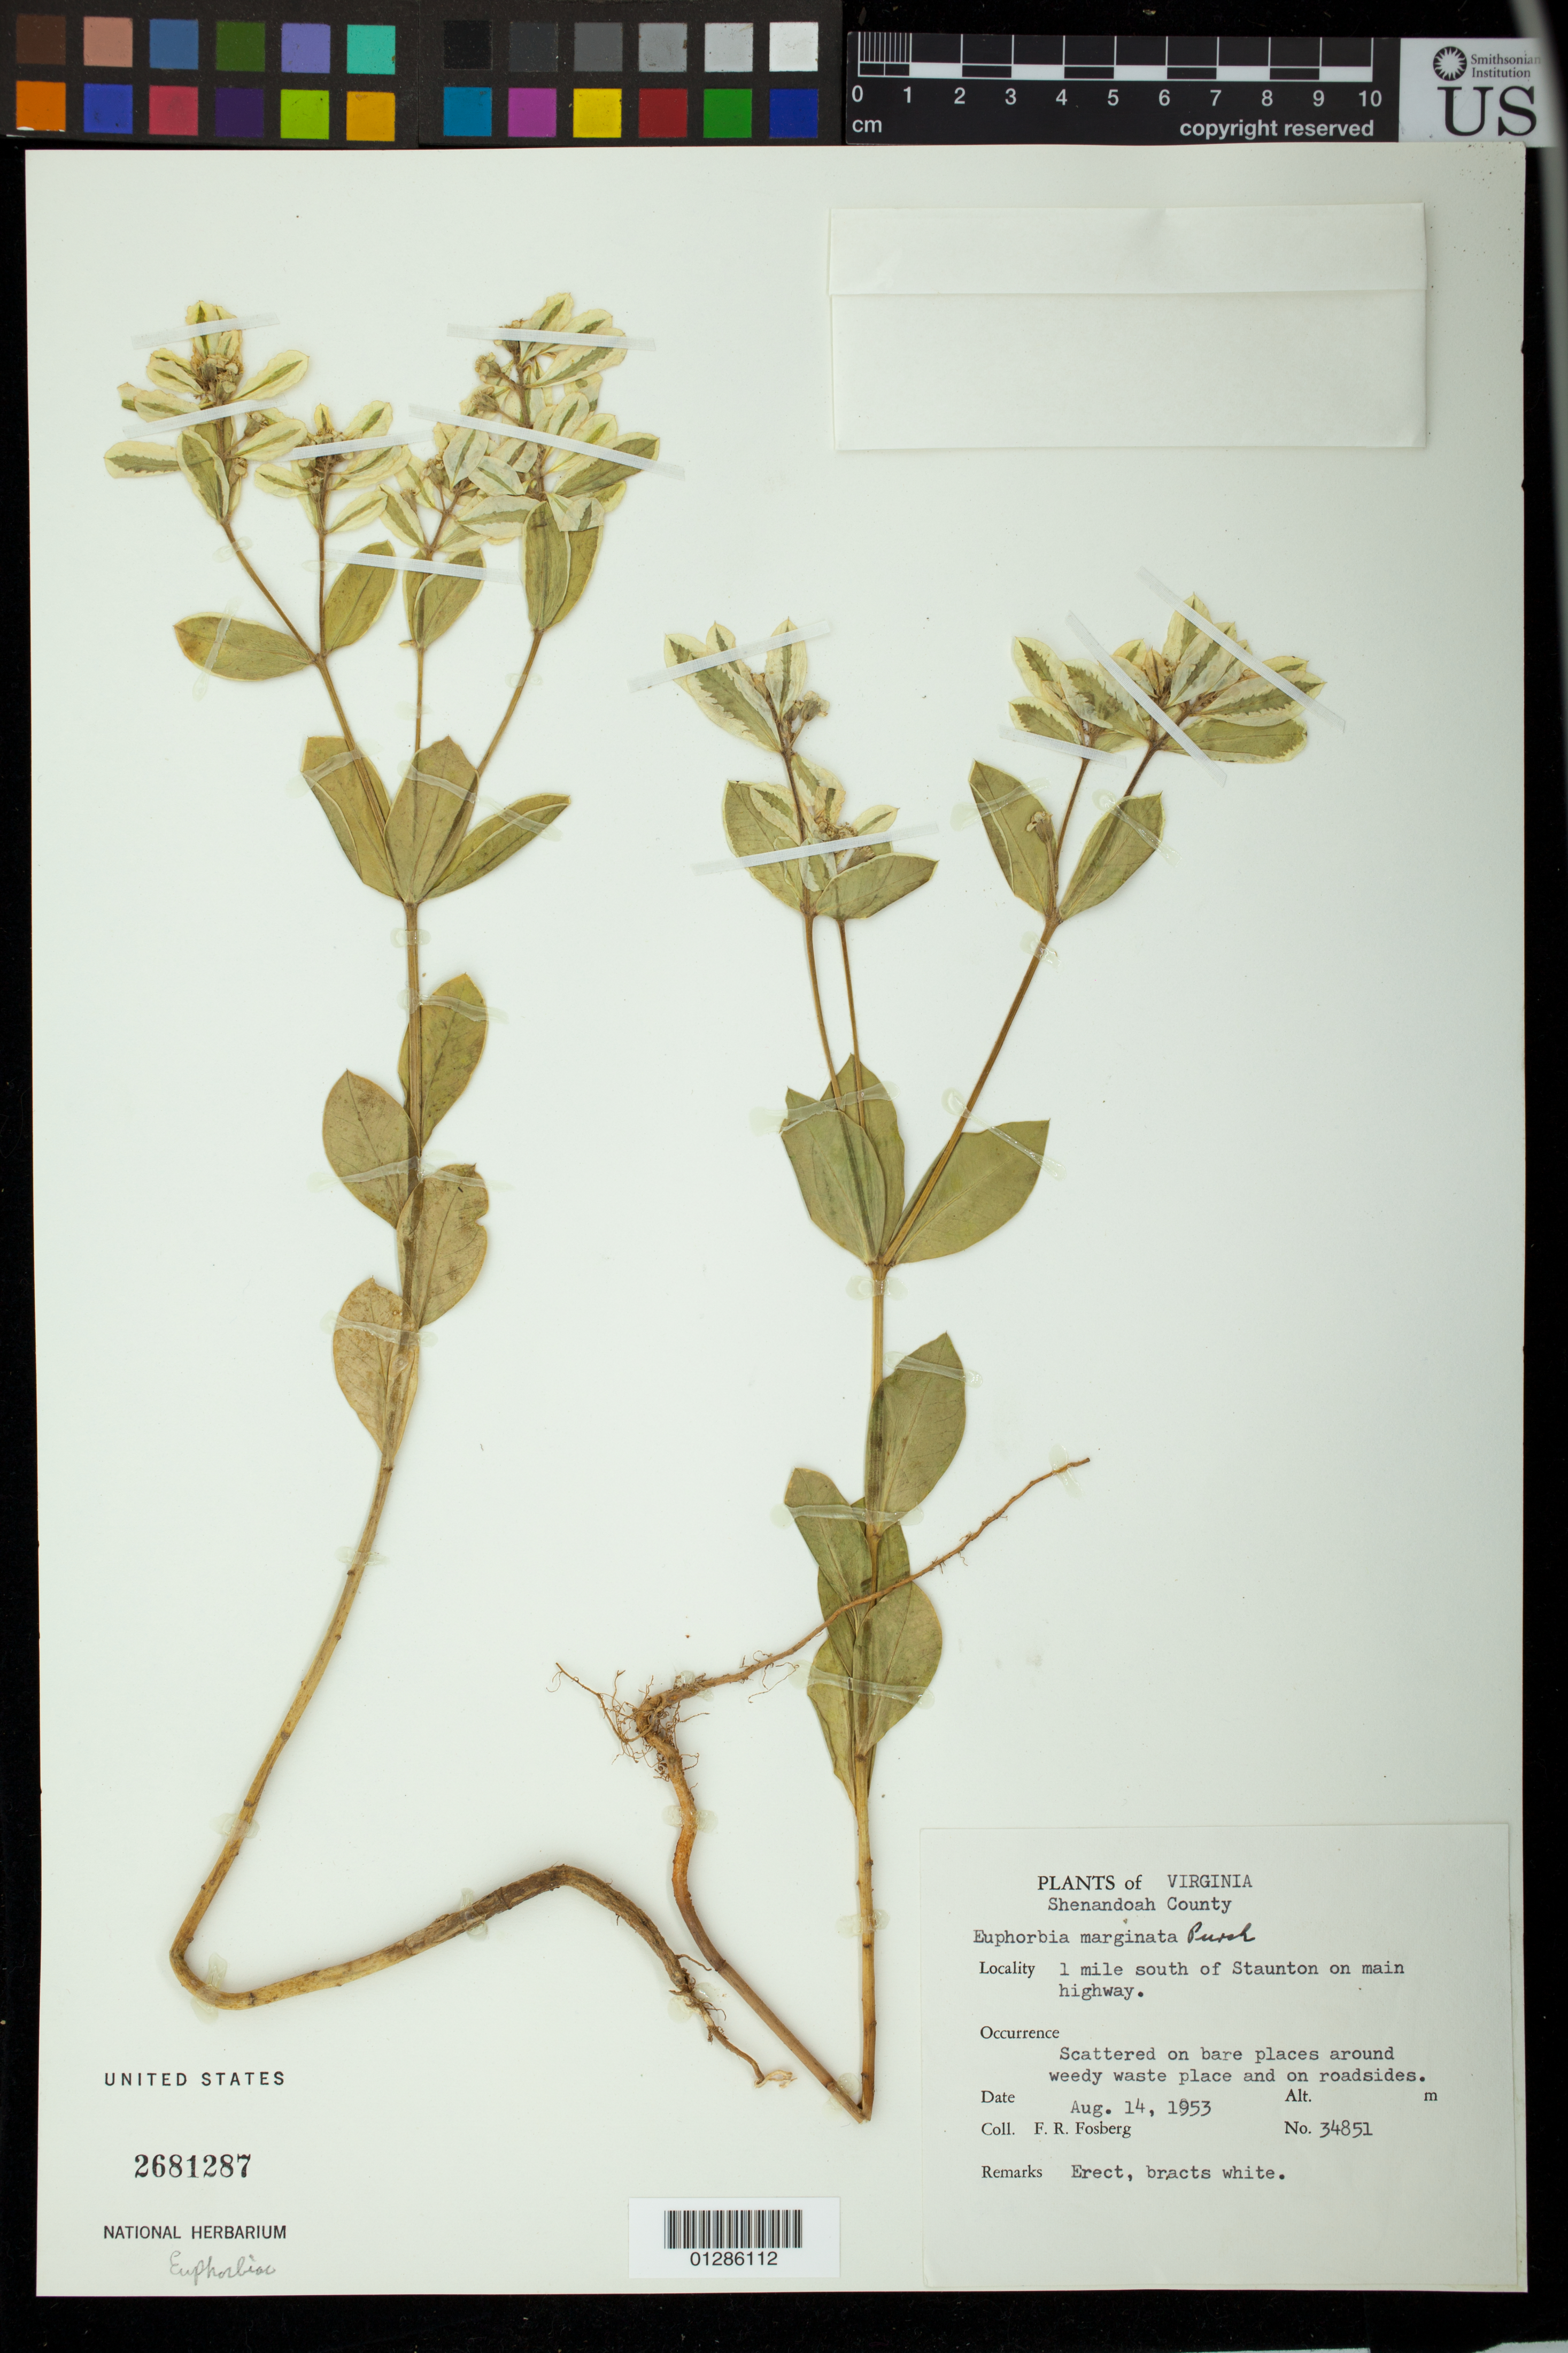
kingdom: Plantae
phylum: Tracheophyta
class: Magnoliopsida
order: Malpighiales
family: Euphorbiaceae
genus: Euphorbia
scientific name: Euphorbia marginata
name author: Pursh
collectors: F. R. Fosberg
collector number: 34851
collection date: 1953-08-14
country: United States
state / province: Virginia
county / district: Shenandoah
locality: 1 mile south of Staunton on main highway.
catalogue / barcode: US 2681287